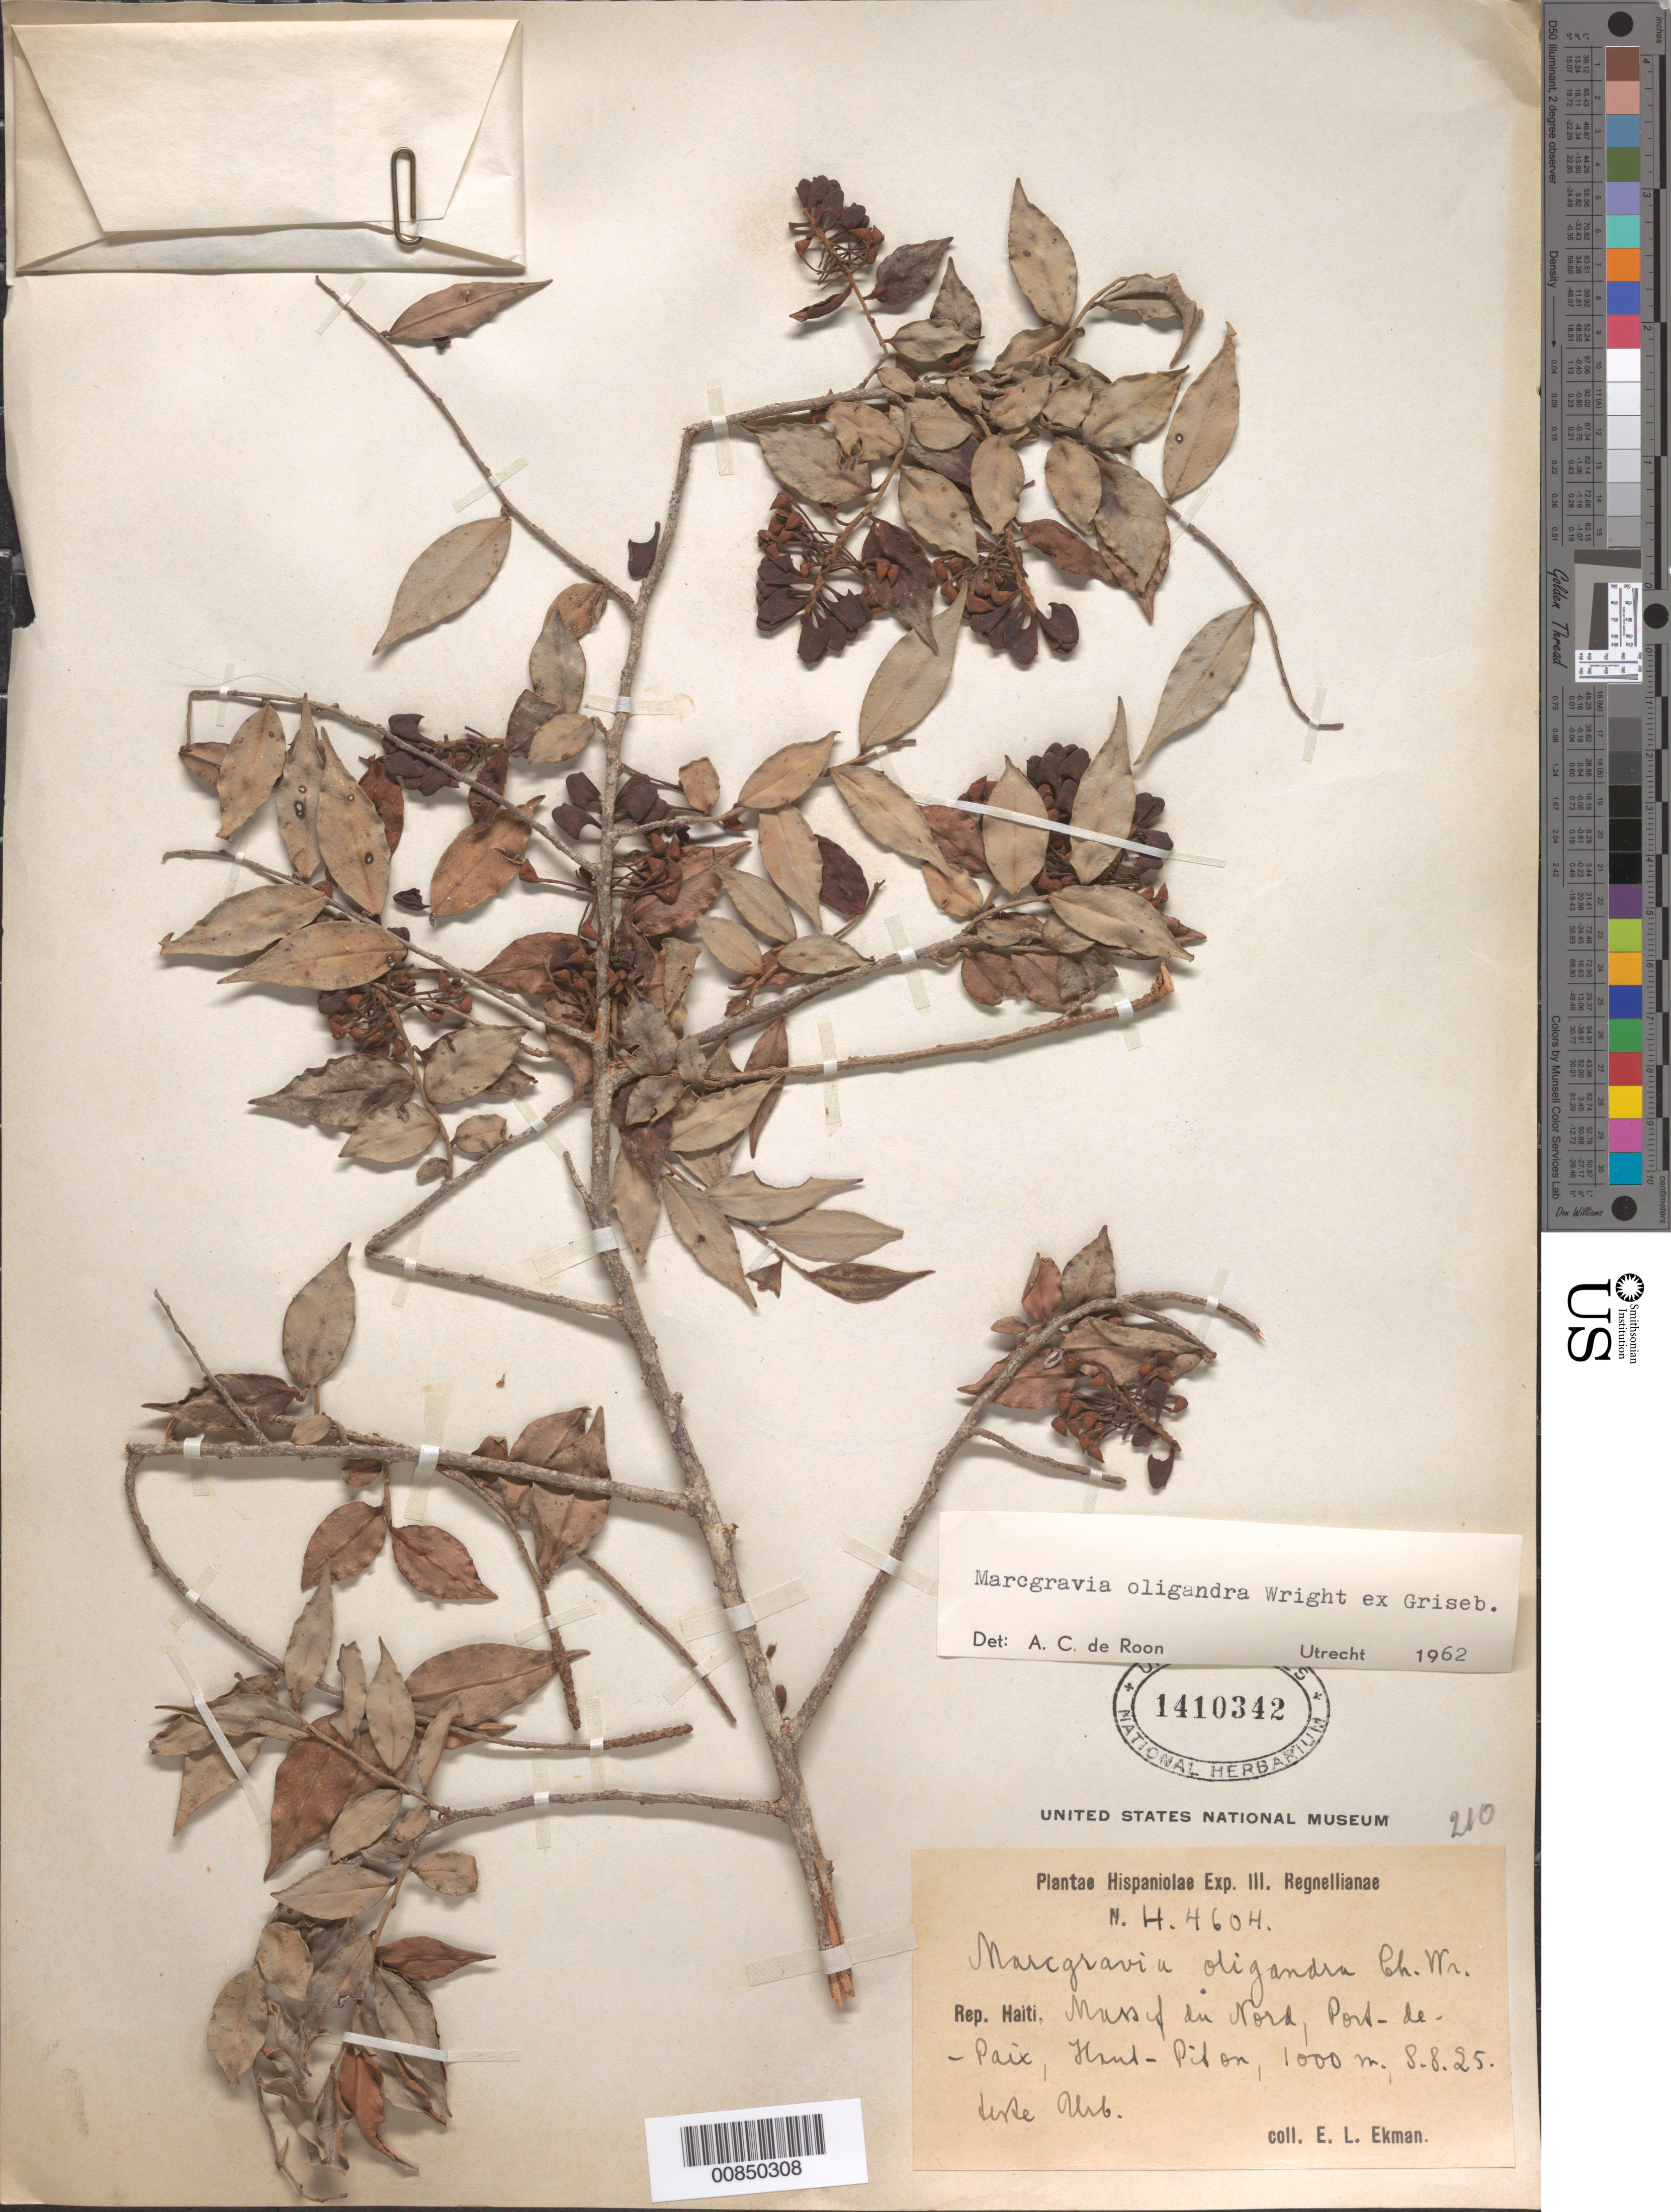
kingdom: Plantae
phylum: Tracheophyta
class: Magnoliopsida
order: Ericales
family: Marcgraviaceae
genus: Marcgravia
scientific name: Marcgravia oligandra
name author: C. Wright ex Griseb.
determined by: de Roon, A. C.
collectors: E. L. Ekman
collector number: H 4604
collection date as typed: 08 Aug 1925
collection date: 1925-08-08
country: Haiti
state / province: Nord-Ouest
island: Hispaniola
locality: Massif du Nord, Port-de-Paix, Haut-Piton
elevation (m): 1000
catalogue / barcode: US 1410342